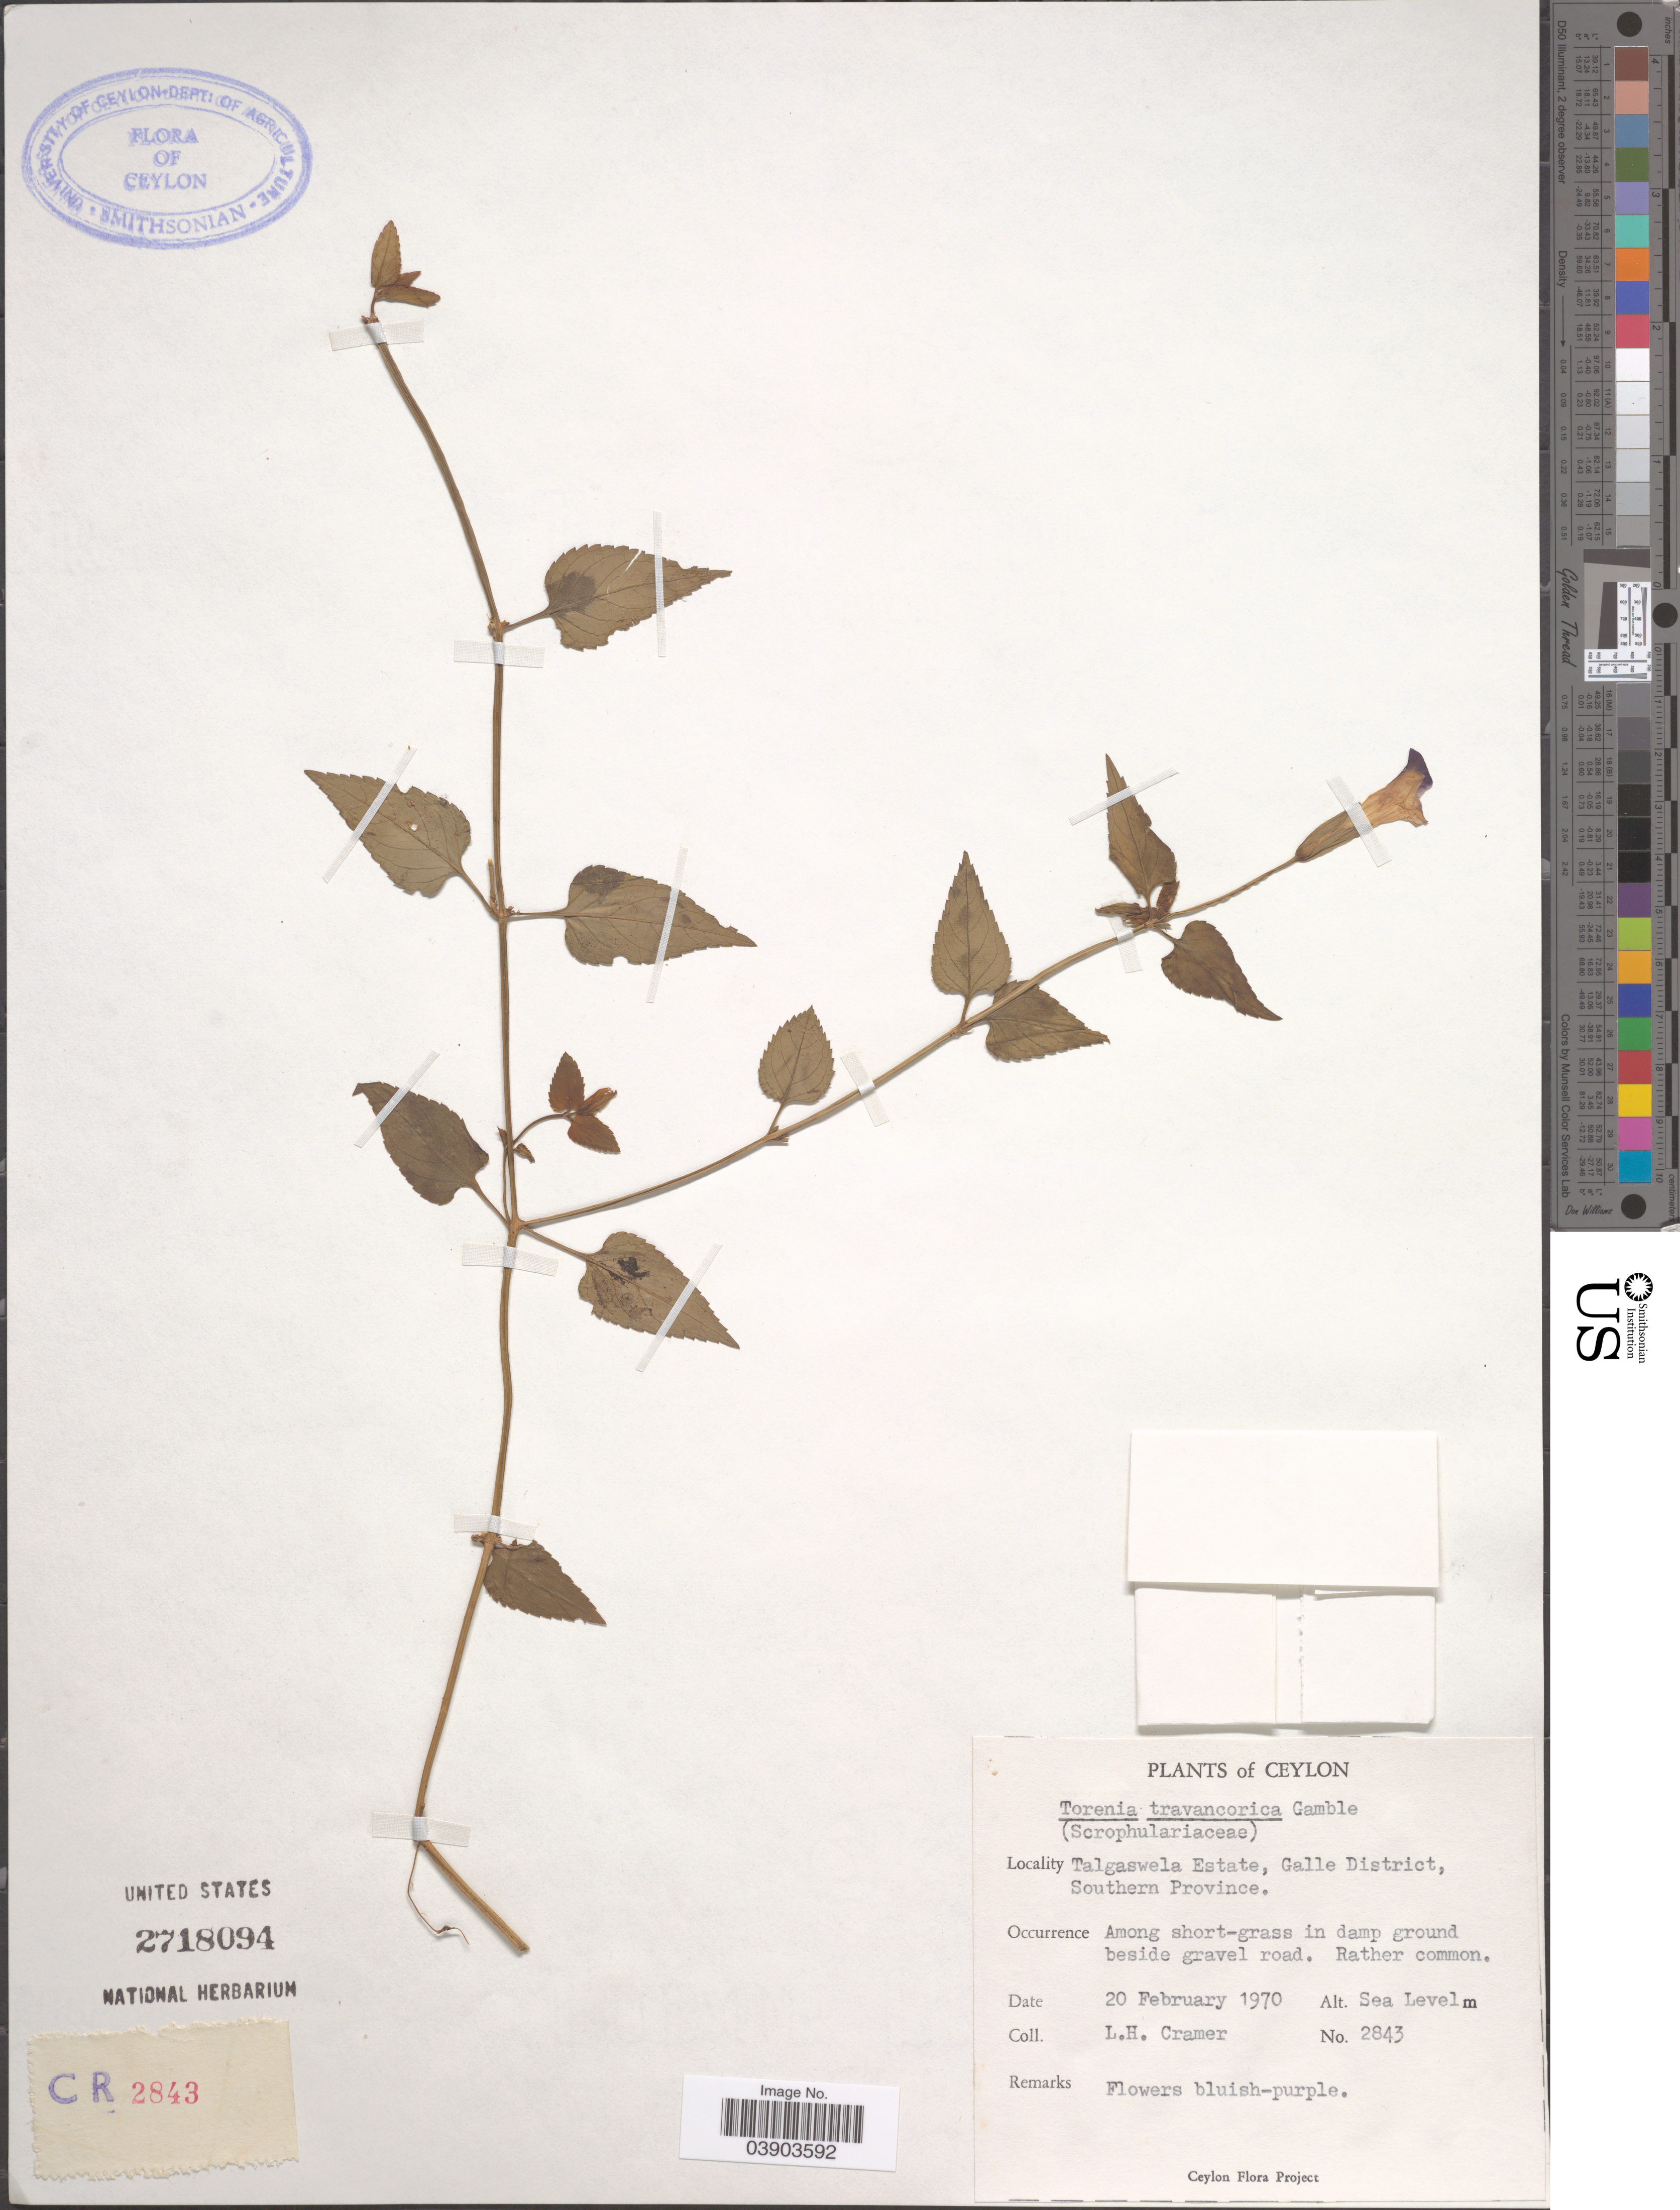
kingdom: Plantae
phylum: Tracheophyta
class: Magnoliopsida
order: Lamiales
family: Linderniaceae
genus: Torenia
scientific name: Torenia travancorica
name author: Gamble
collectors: L. H. Cramer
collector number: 2843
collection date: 1970-02-20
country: Sri Lanka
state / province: Southern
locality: Ceylon. Talgaswela Estate, Galle District.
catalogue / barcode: US 2718094